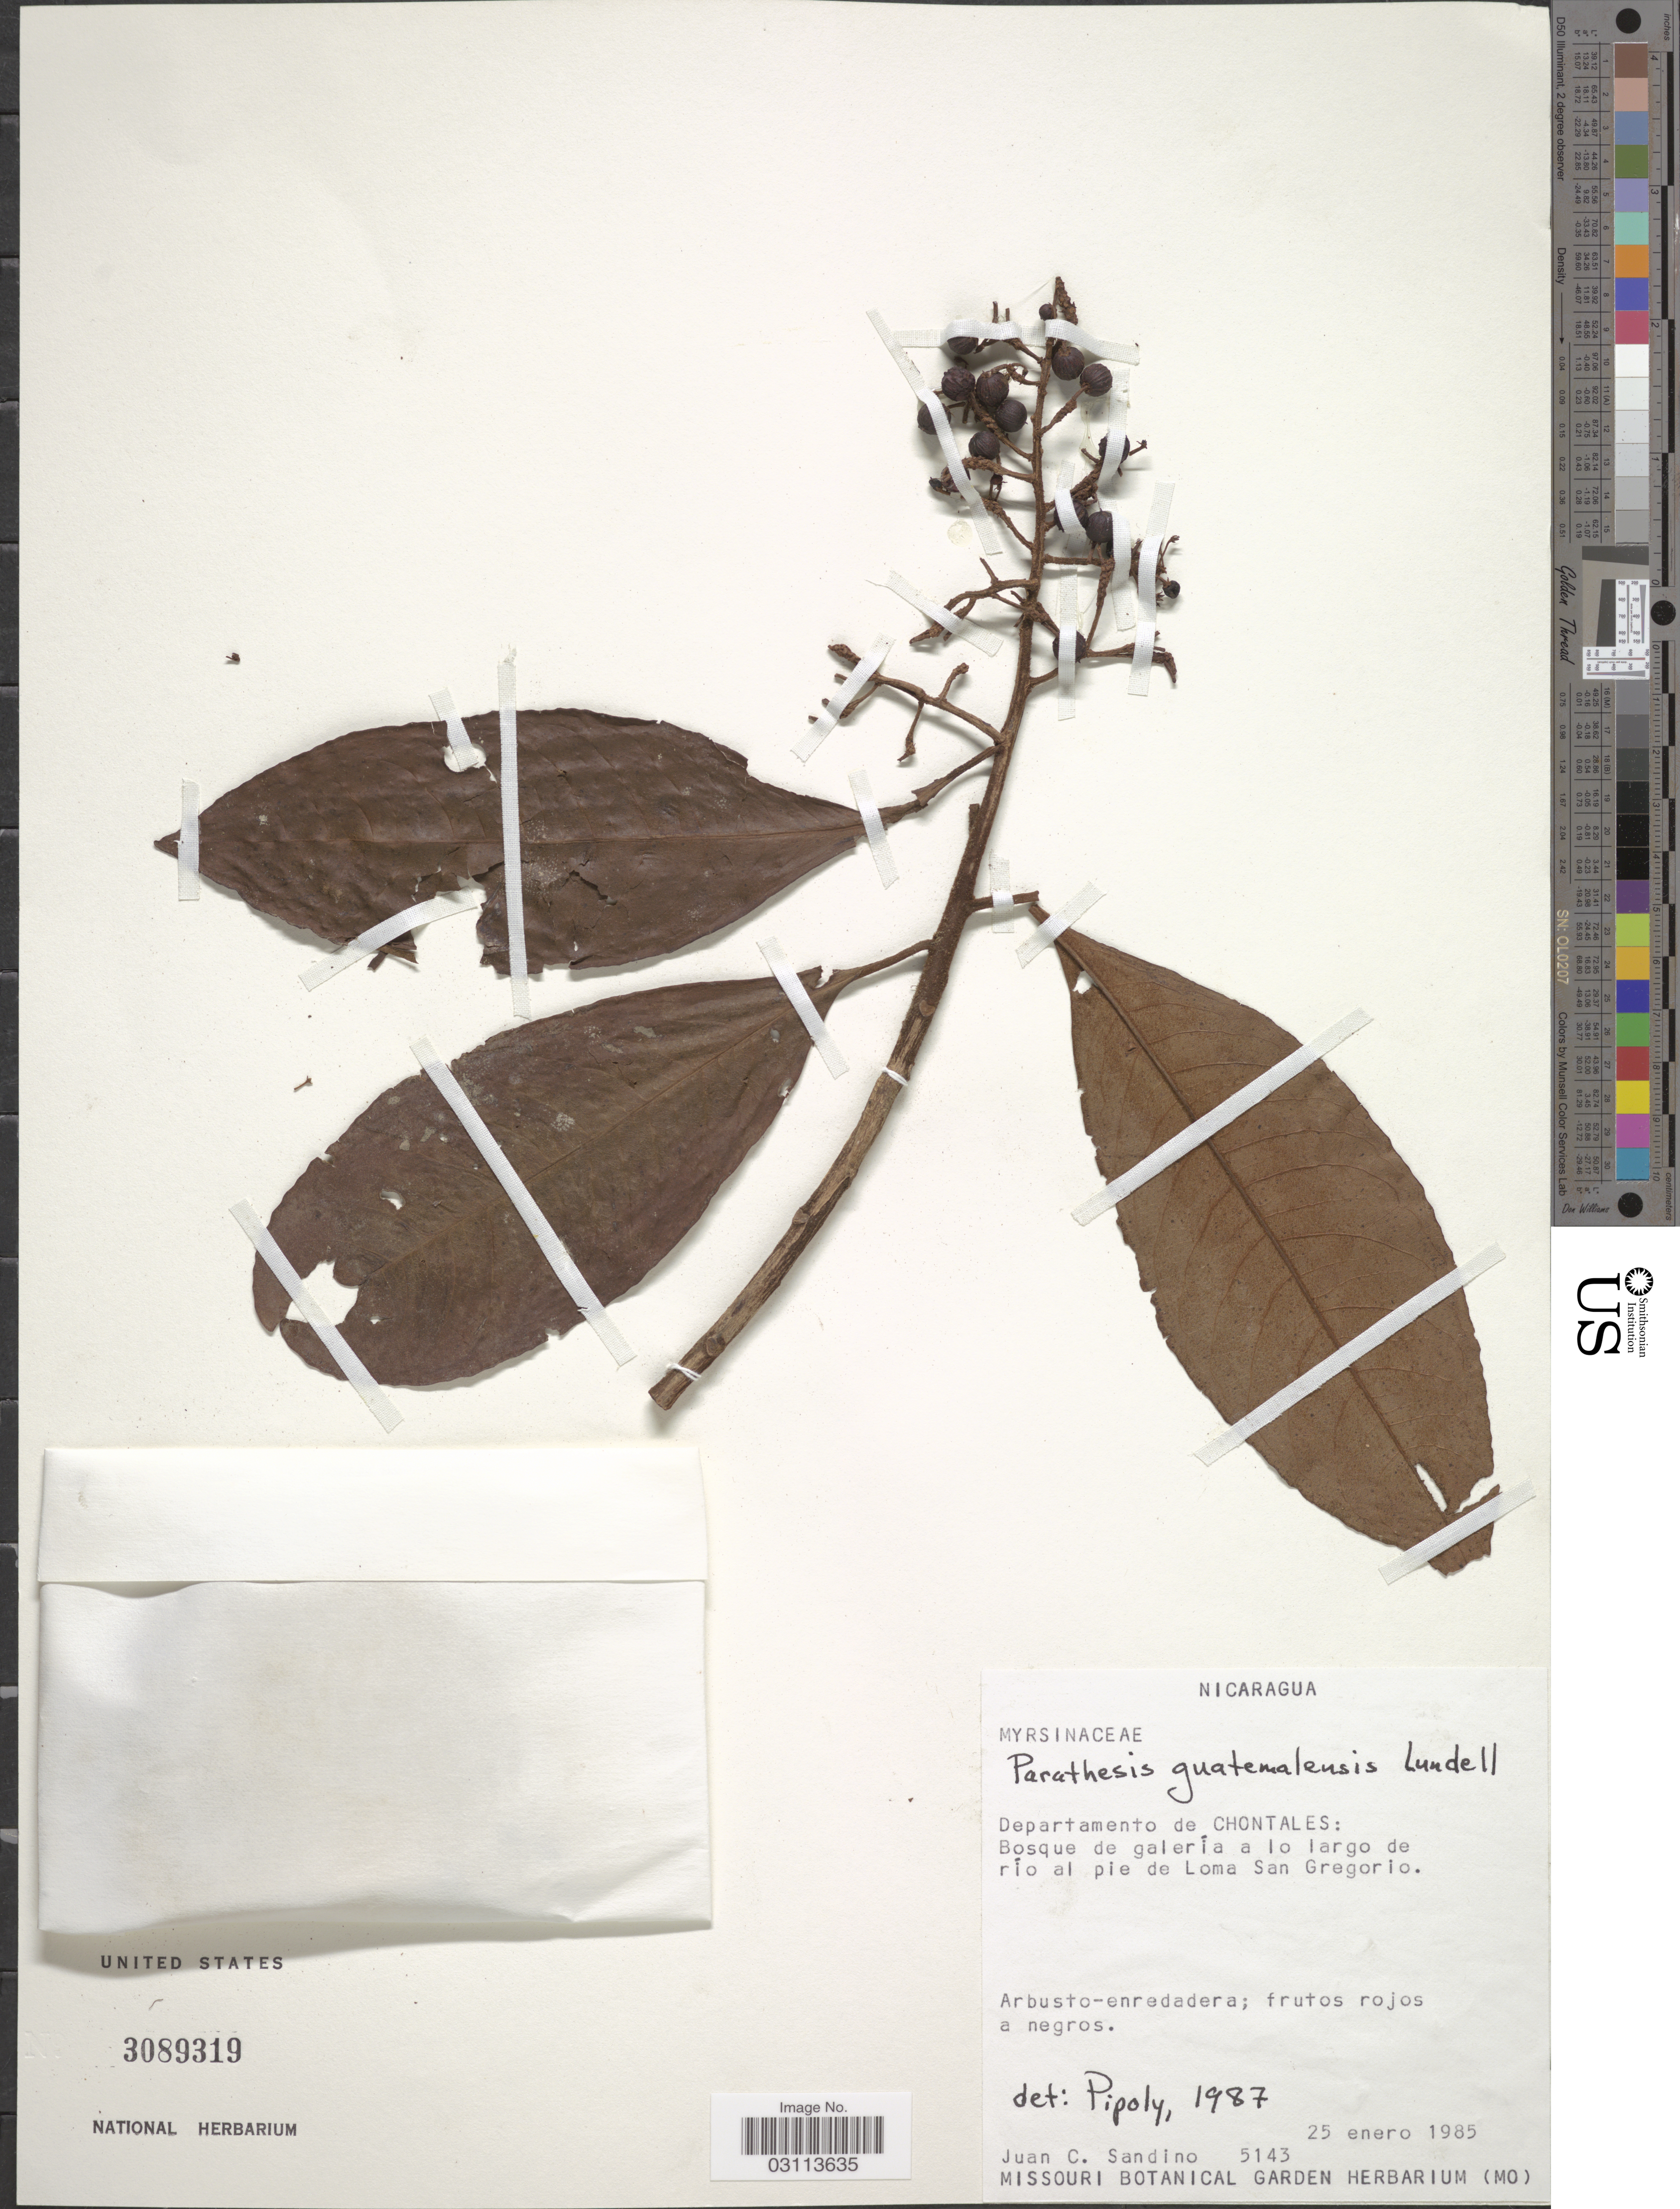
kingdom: Plantae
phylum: Tracheophyta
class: Magnoliopsida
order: Ericales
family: Primulaceae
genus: Parathesis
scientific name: Parathesis guatemalensis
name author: Lundell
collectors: J. Sandino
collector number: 5143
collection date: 1985-01-25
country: Nicaragua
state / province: Chontales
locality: Departamento de Chontales: Bosque de galería a lo largo de río al pie de Loma San Gregorio.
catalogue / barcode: US 3089319